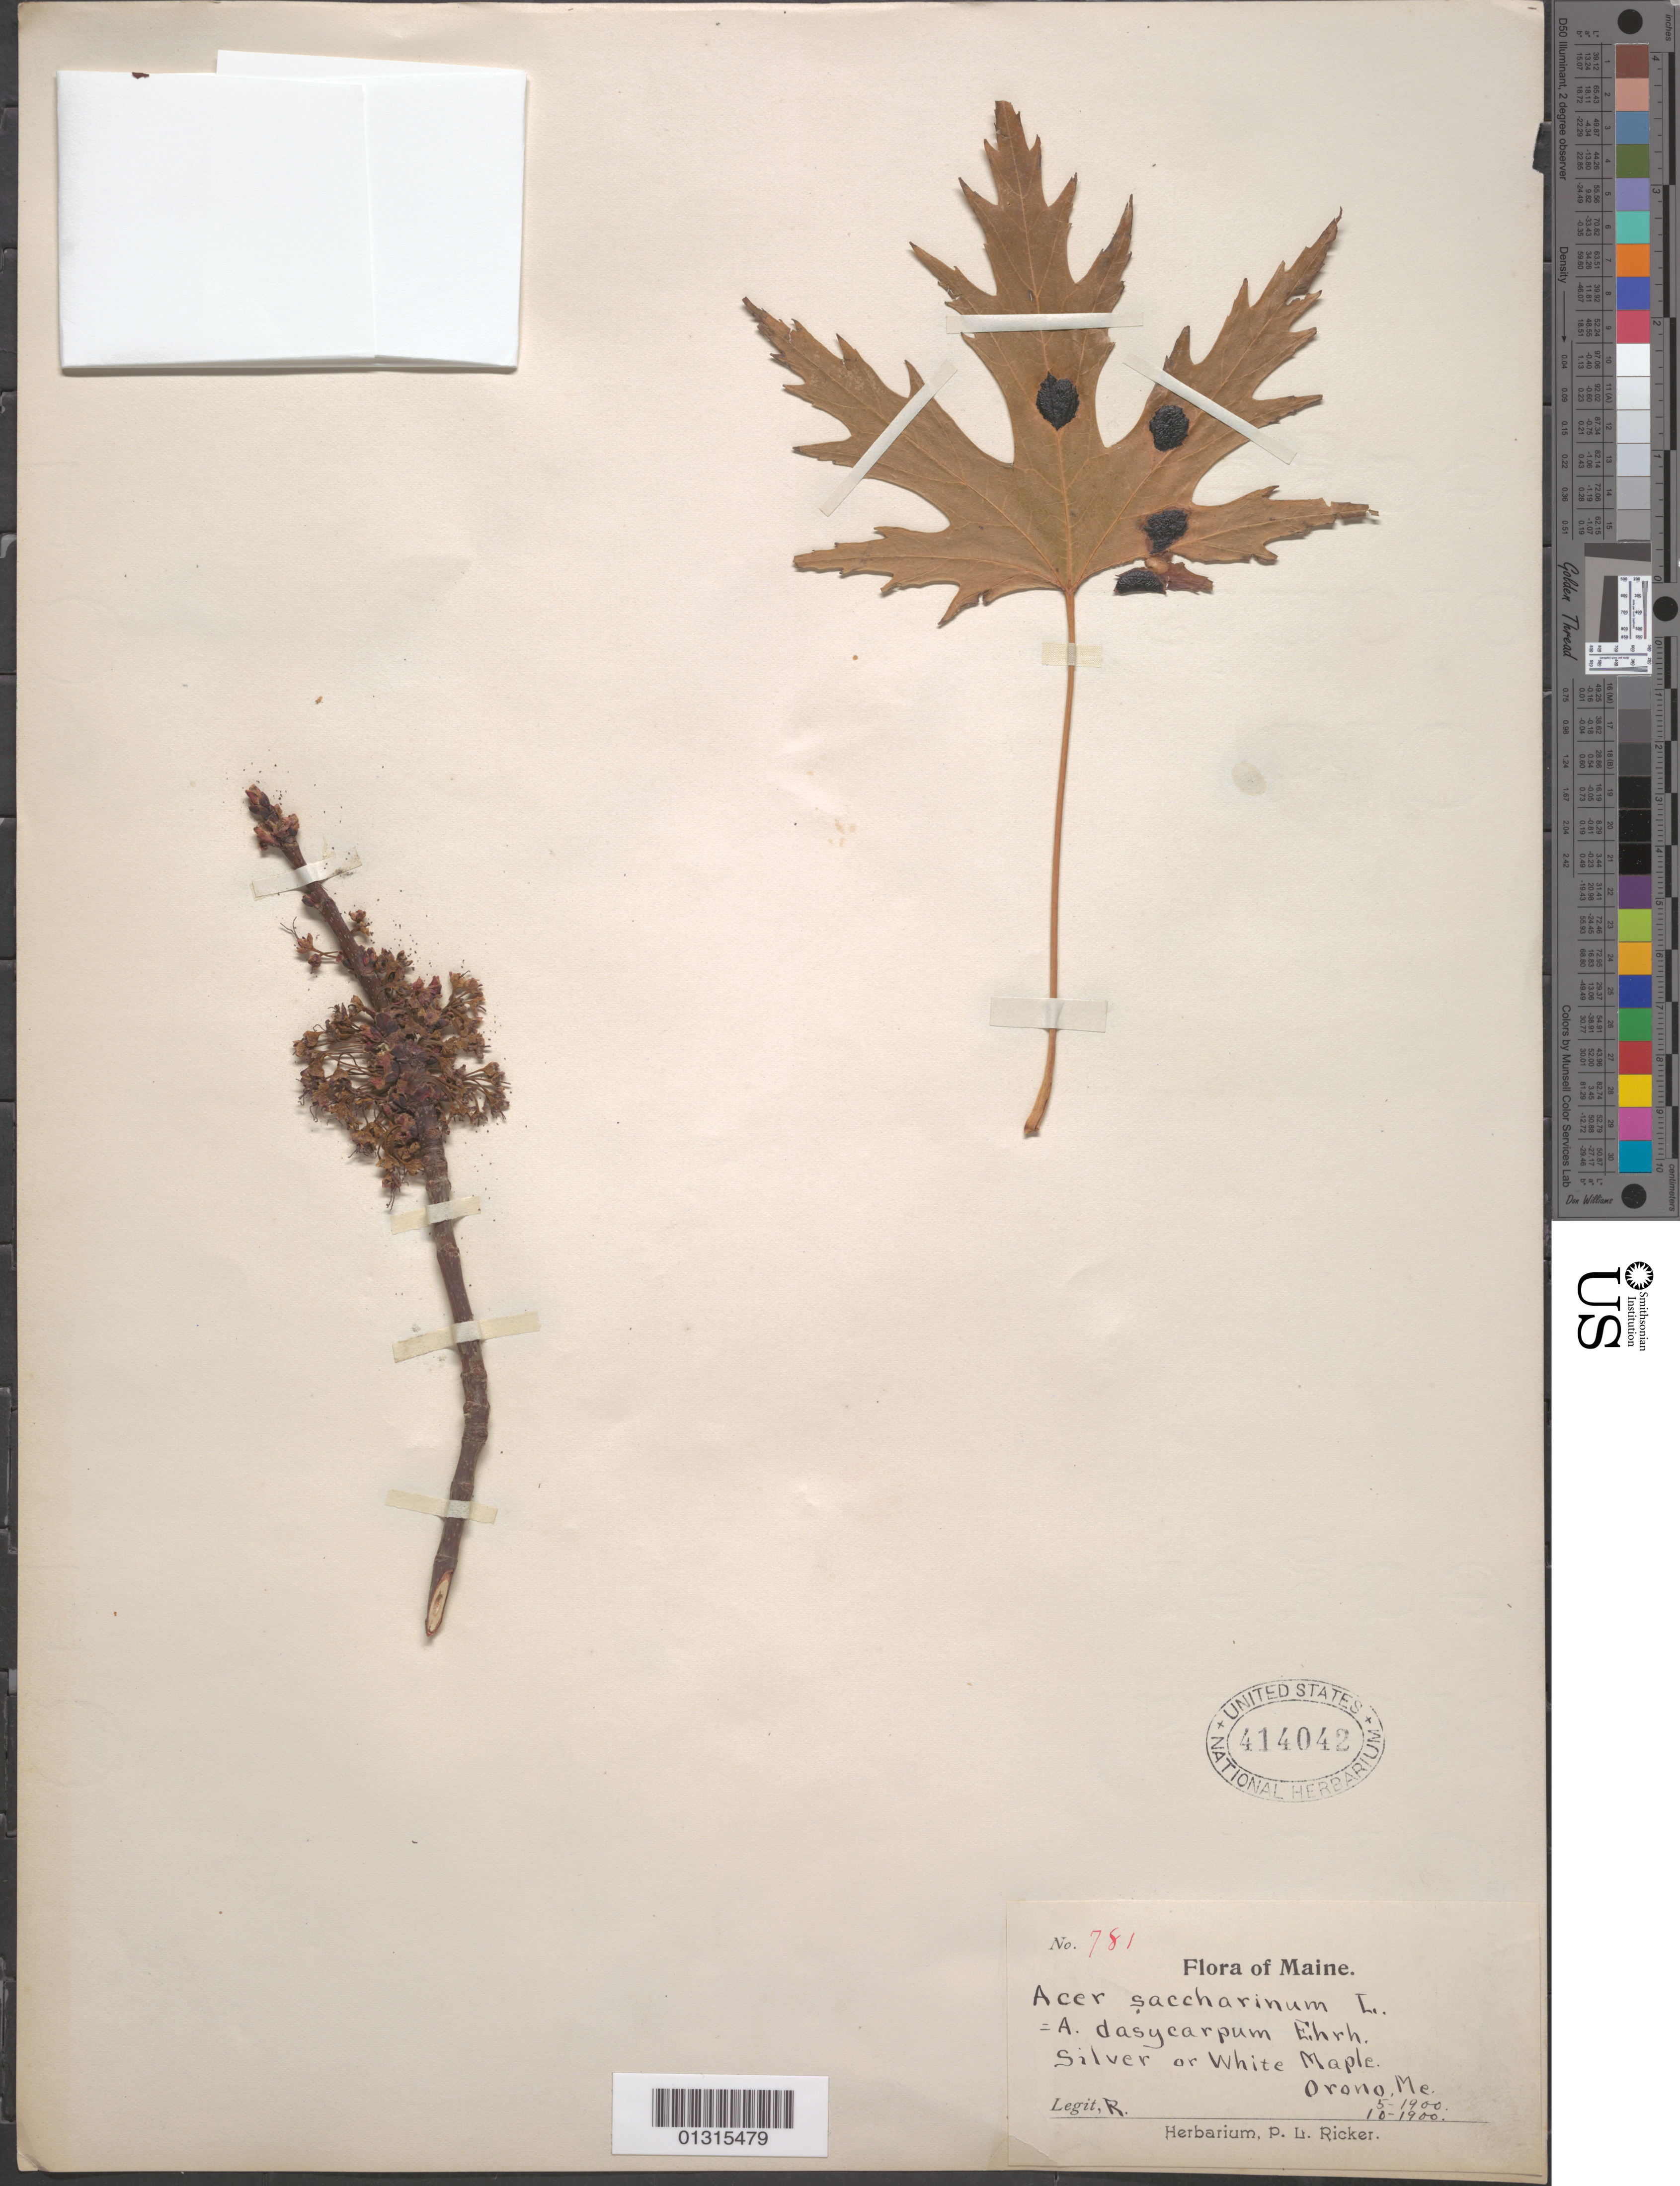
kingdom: Plantae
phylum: Tracheophyta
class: Magnoliopsida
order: Sapindales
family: Sapindaceae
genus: Acer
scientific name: Acer saccharinum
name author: L.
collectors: P. Ricker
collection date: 1900-05,1900-10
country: United States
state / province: Maine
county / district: Penobscot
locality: Orono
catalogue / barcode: US 414042